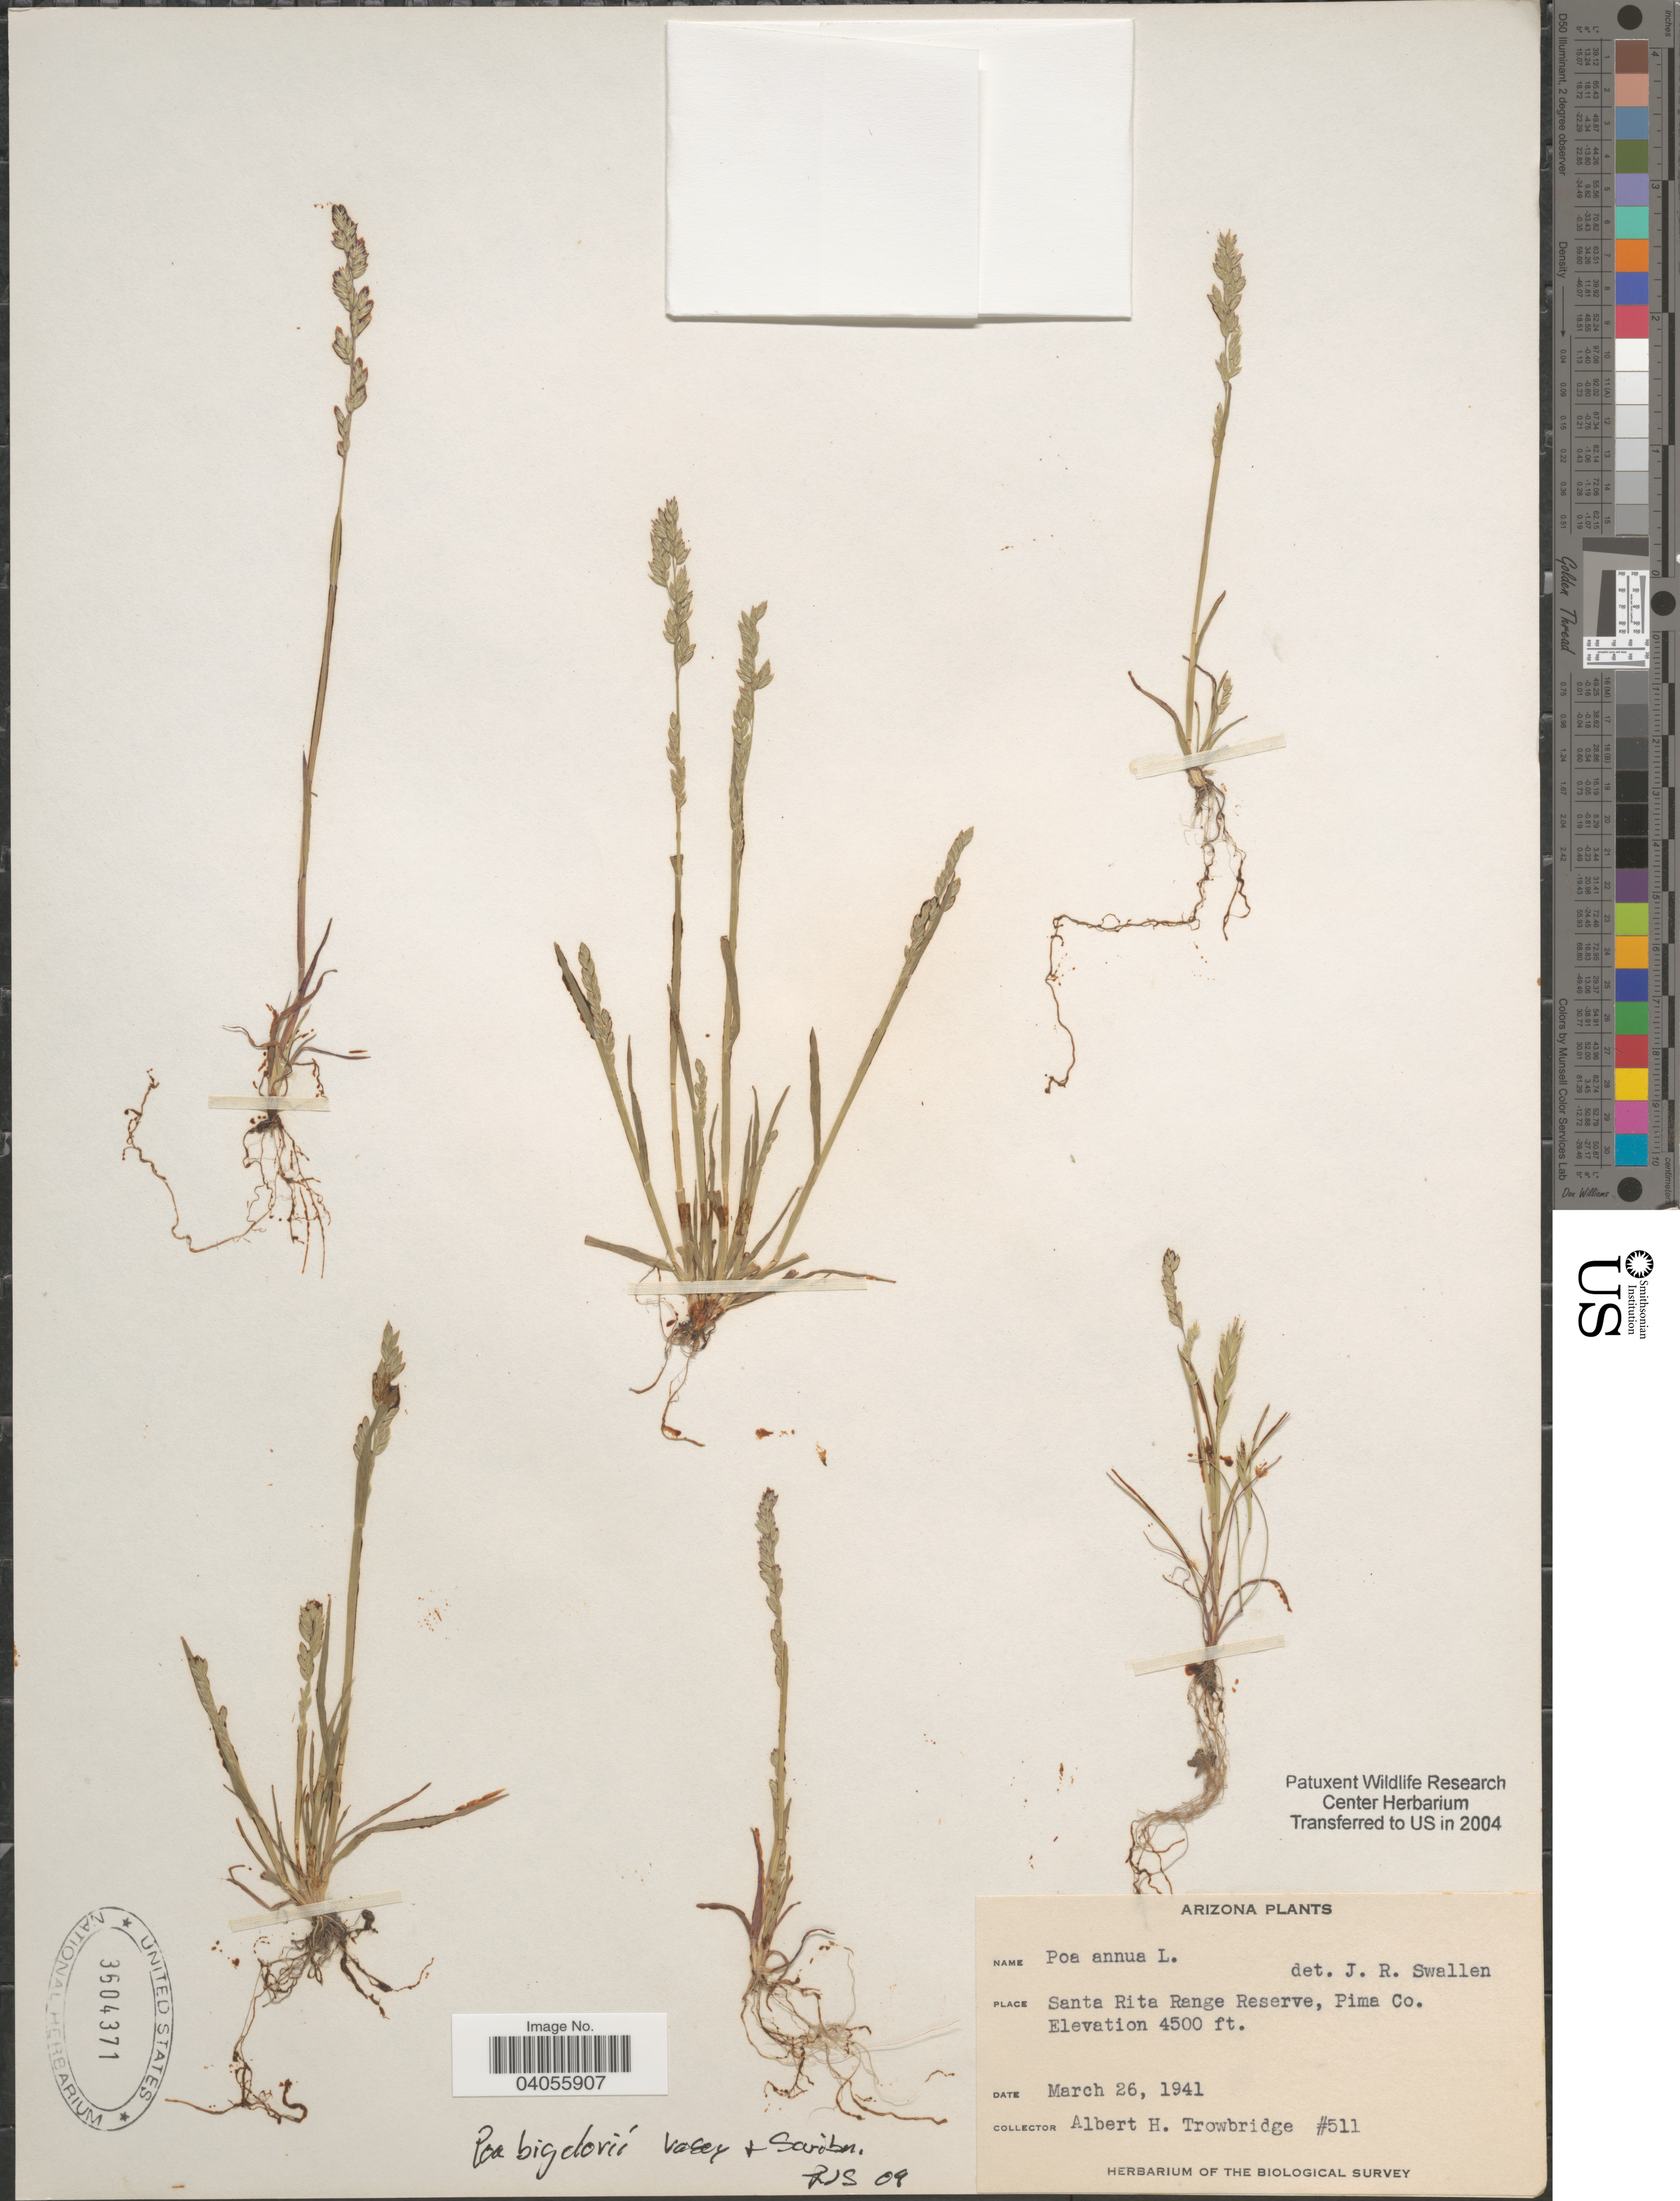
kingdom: Plantae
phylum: Tracheophyta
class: Liliopsida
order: Poales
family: Poaceae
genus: Poa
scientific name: Poa bigelovii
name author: Vasey & Scribn.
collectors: A. H. Trowbridge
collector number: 511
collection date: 1941-03-26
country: United States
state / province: Arizona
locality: Santa Rita Range Reserve, Pima Co.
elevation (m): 1372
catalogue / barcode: US 3604371